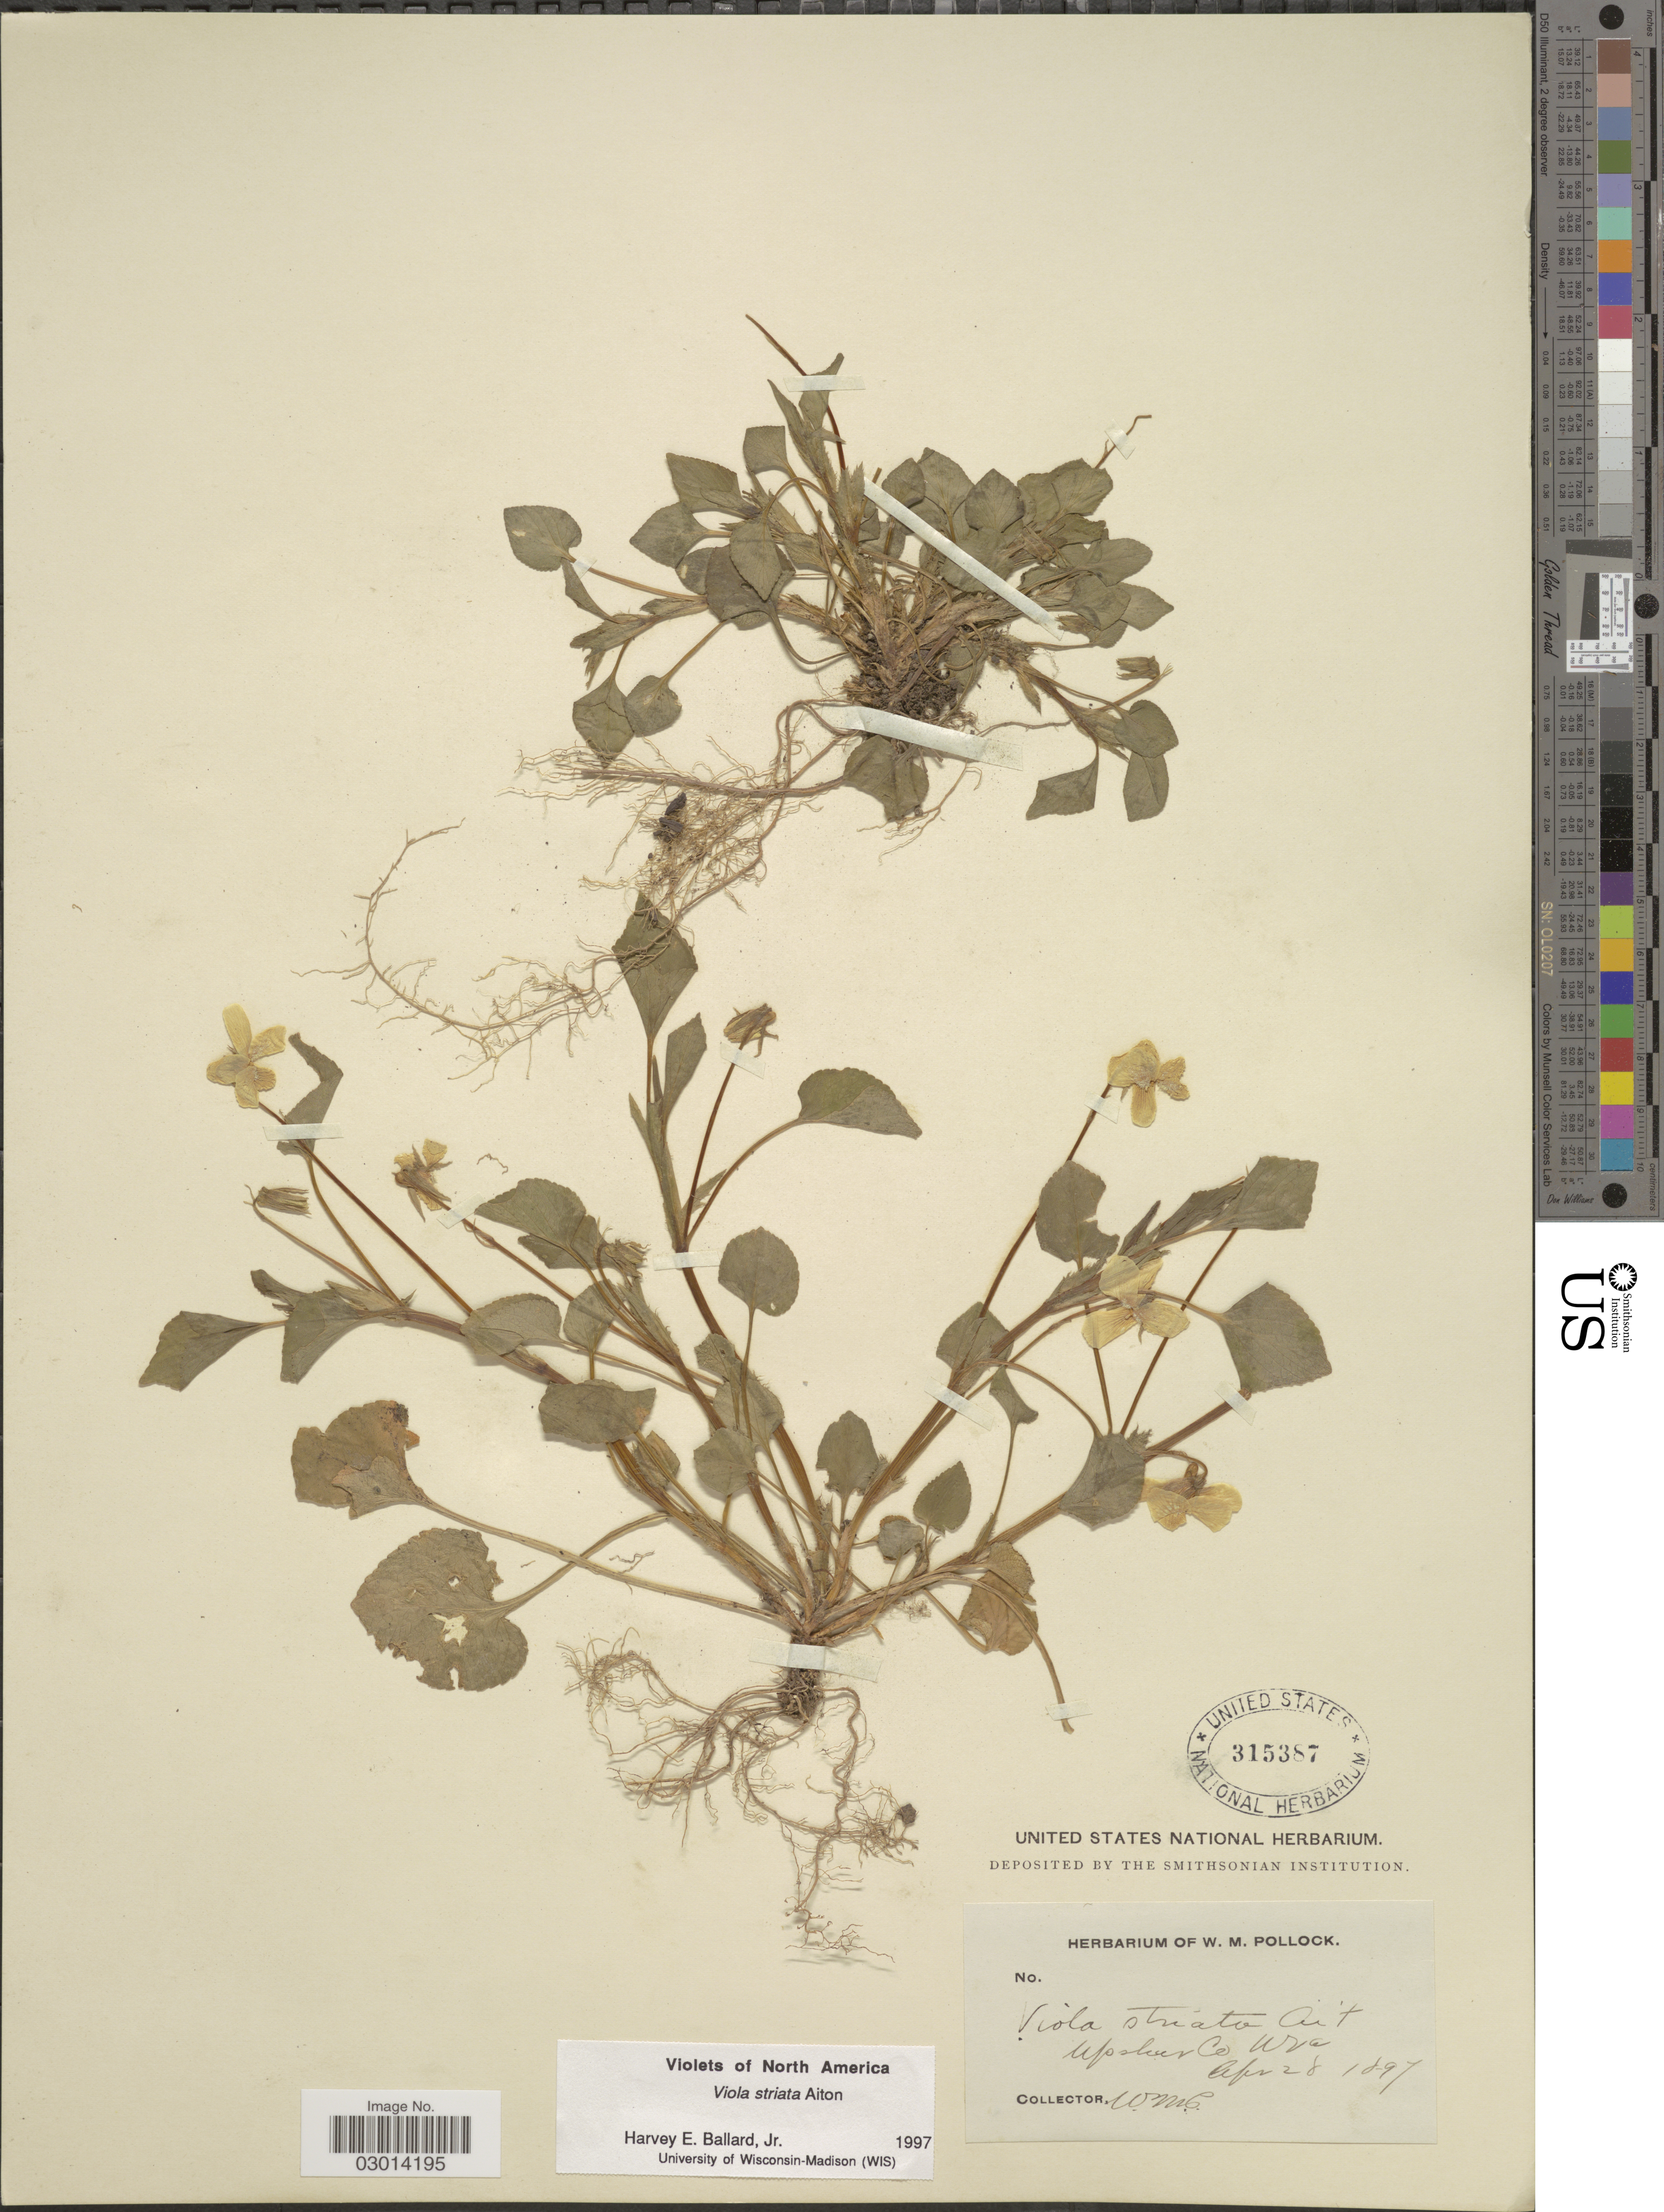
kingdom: Plantae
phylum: Tracheophyta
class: Magnoliopsida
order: Malpighiales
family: Violaceae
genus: Viola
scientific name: Viola rostrata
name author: Pursh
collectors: W. M. Pollock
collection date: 1897-04-28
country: United States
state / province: West Virginia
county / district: Upshur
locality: W.Va.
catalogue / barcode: US 315387